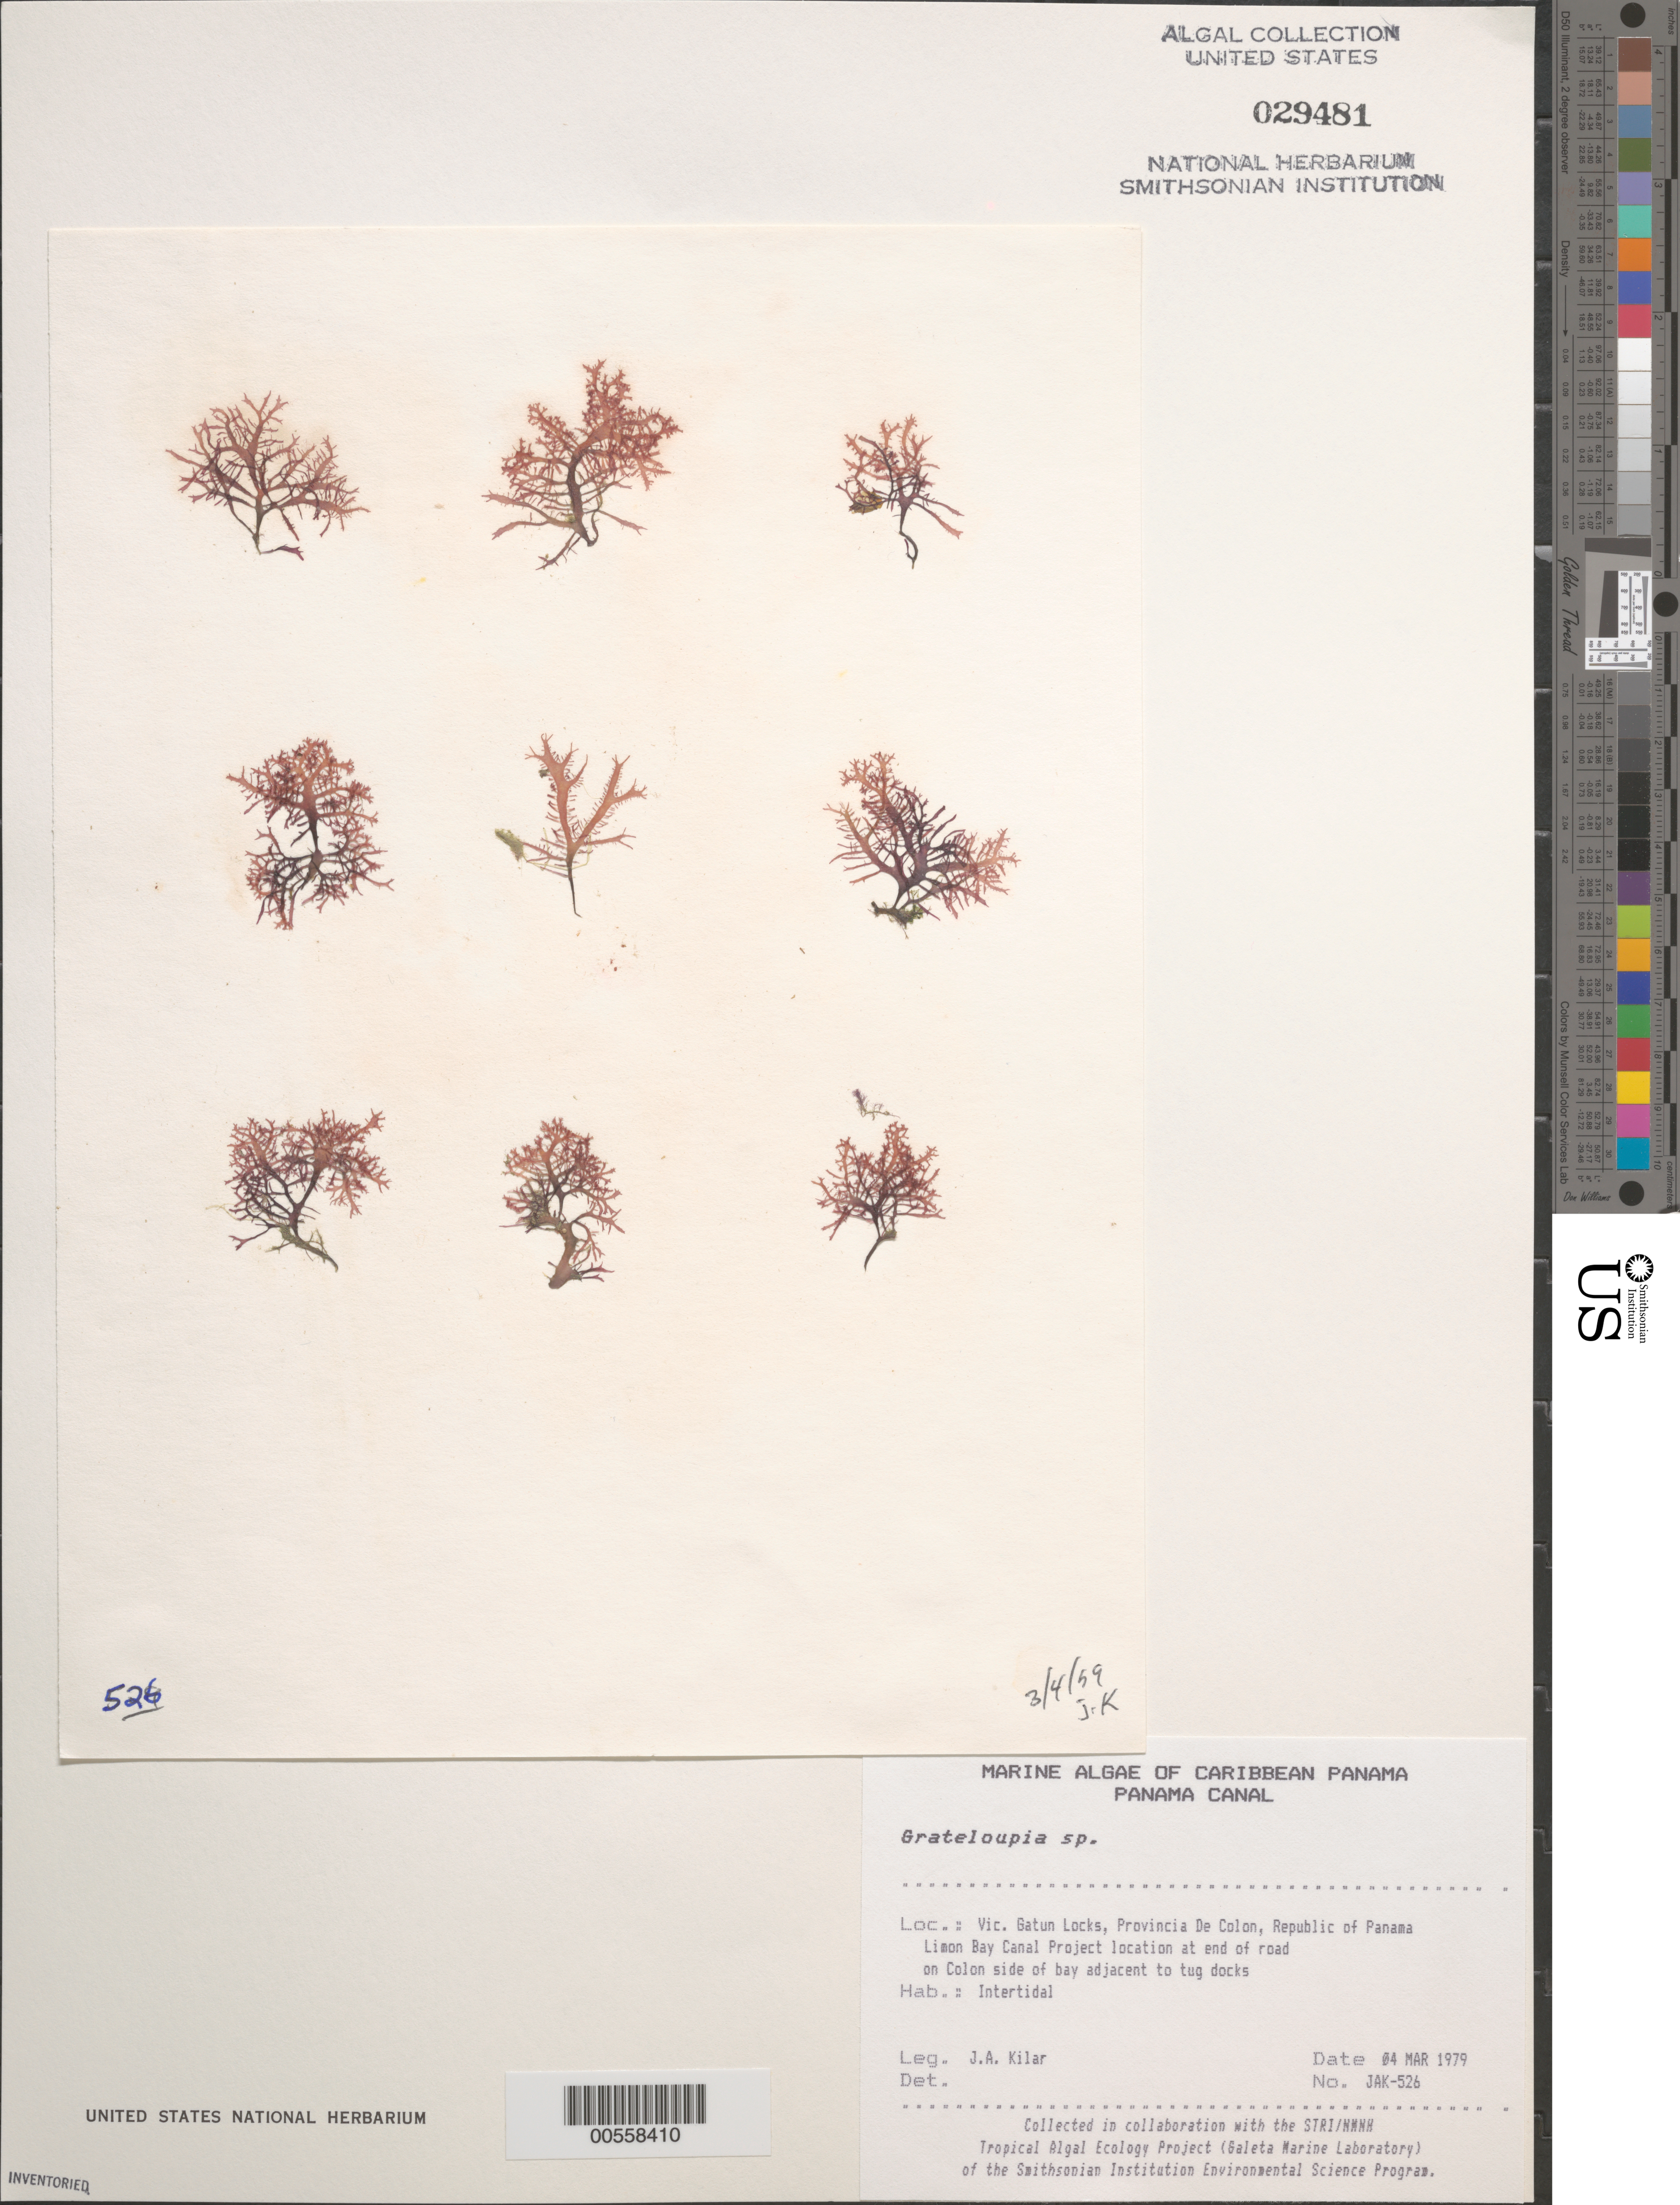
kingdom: Plantae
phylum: Rhodophyta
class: Florideophyceae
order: Halymeniales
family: Halymeniaceae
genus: Grateloupia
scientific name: Grateloupia sp.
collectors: J. A. Kilar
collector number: JAK-526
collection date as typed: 04 Mar 1979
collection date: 1979-03-04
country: Panama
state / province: Colón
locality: Gatun Locks area, Limon Bay Canal, Panama Canal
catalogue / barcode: US 29481